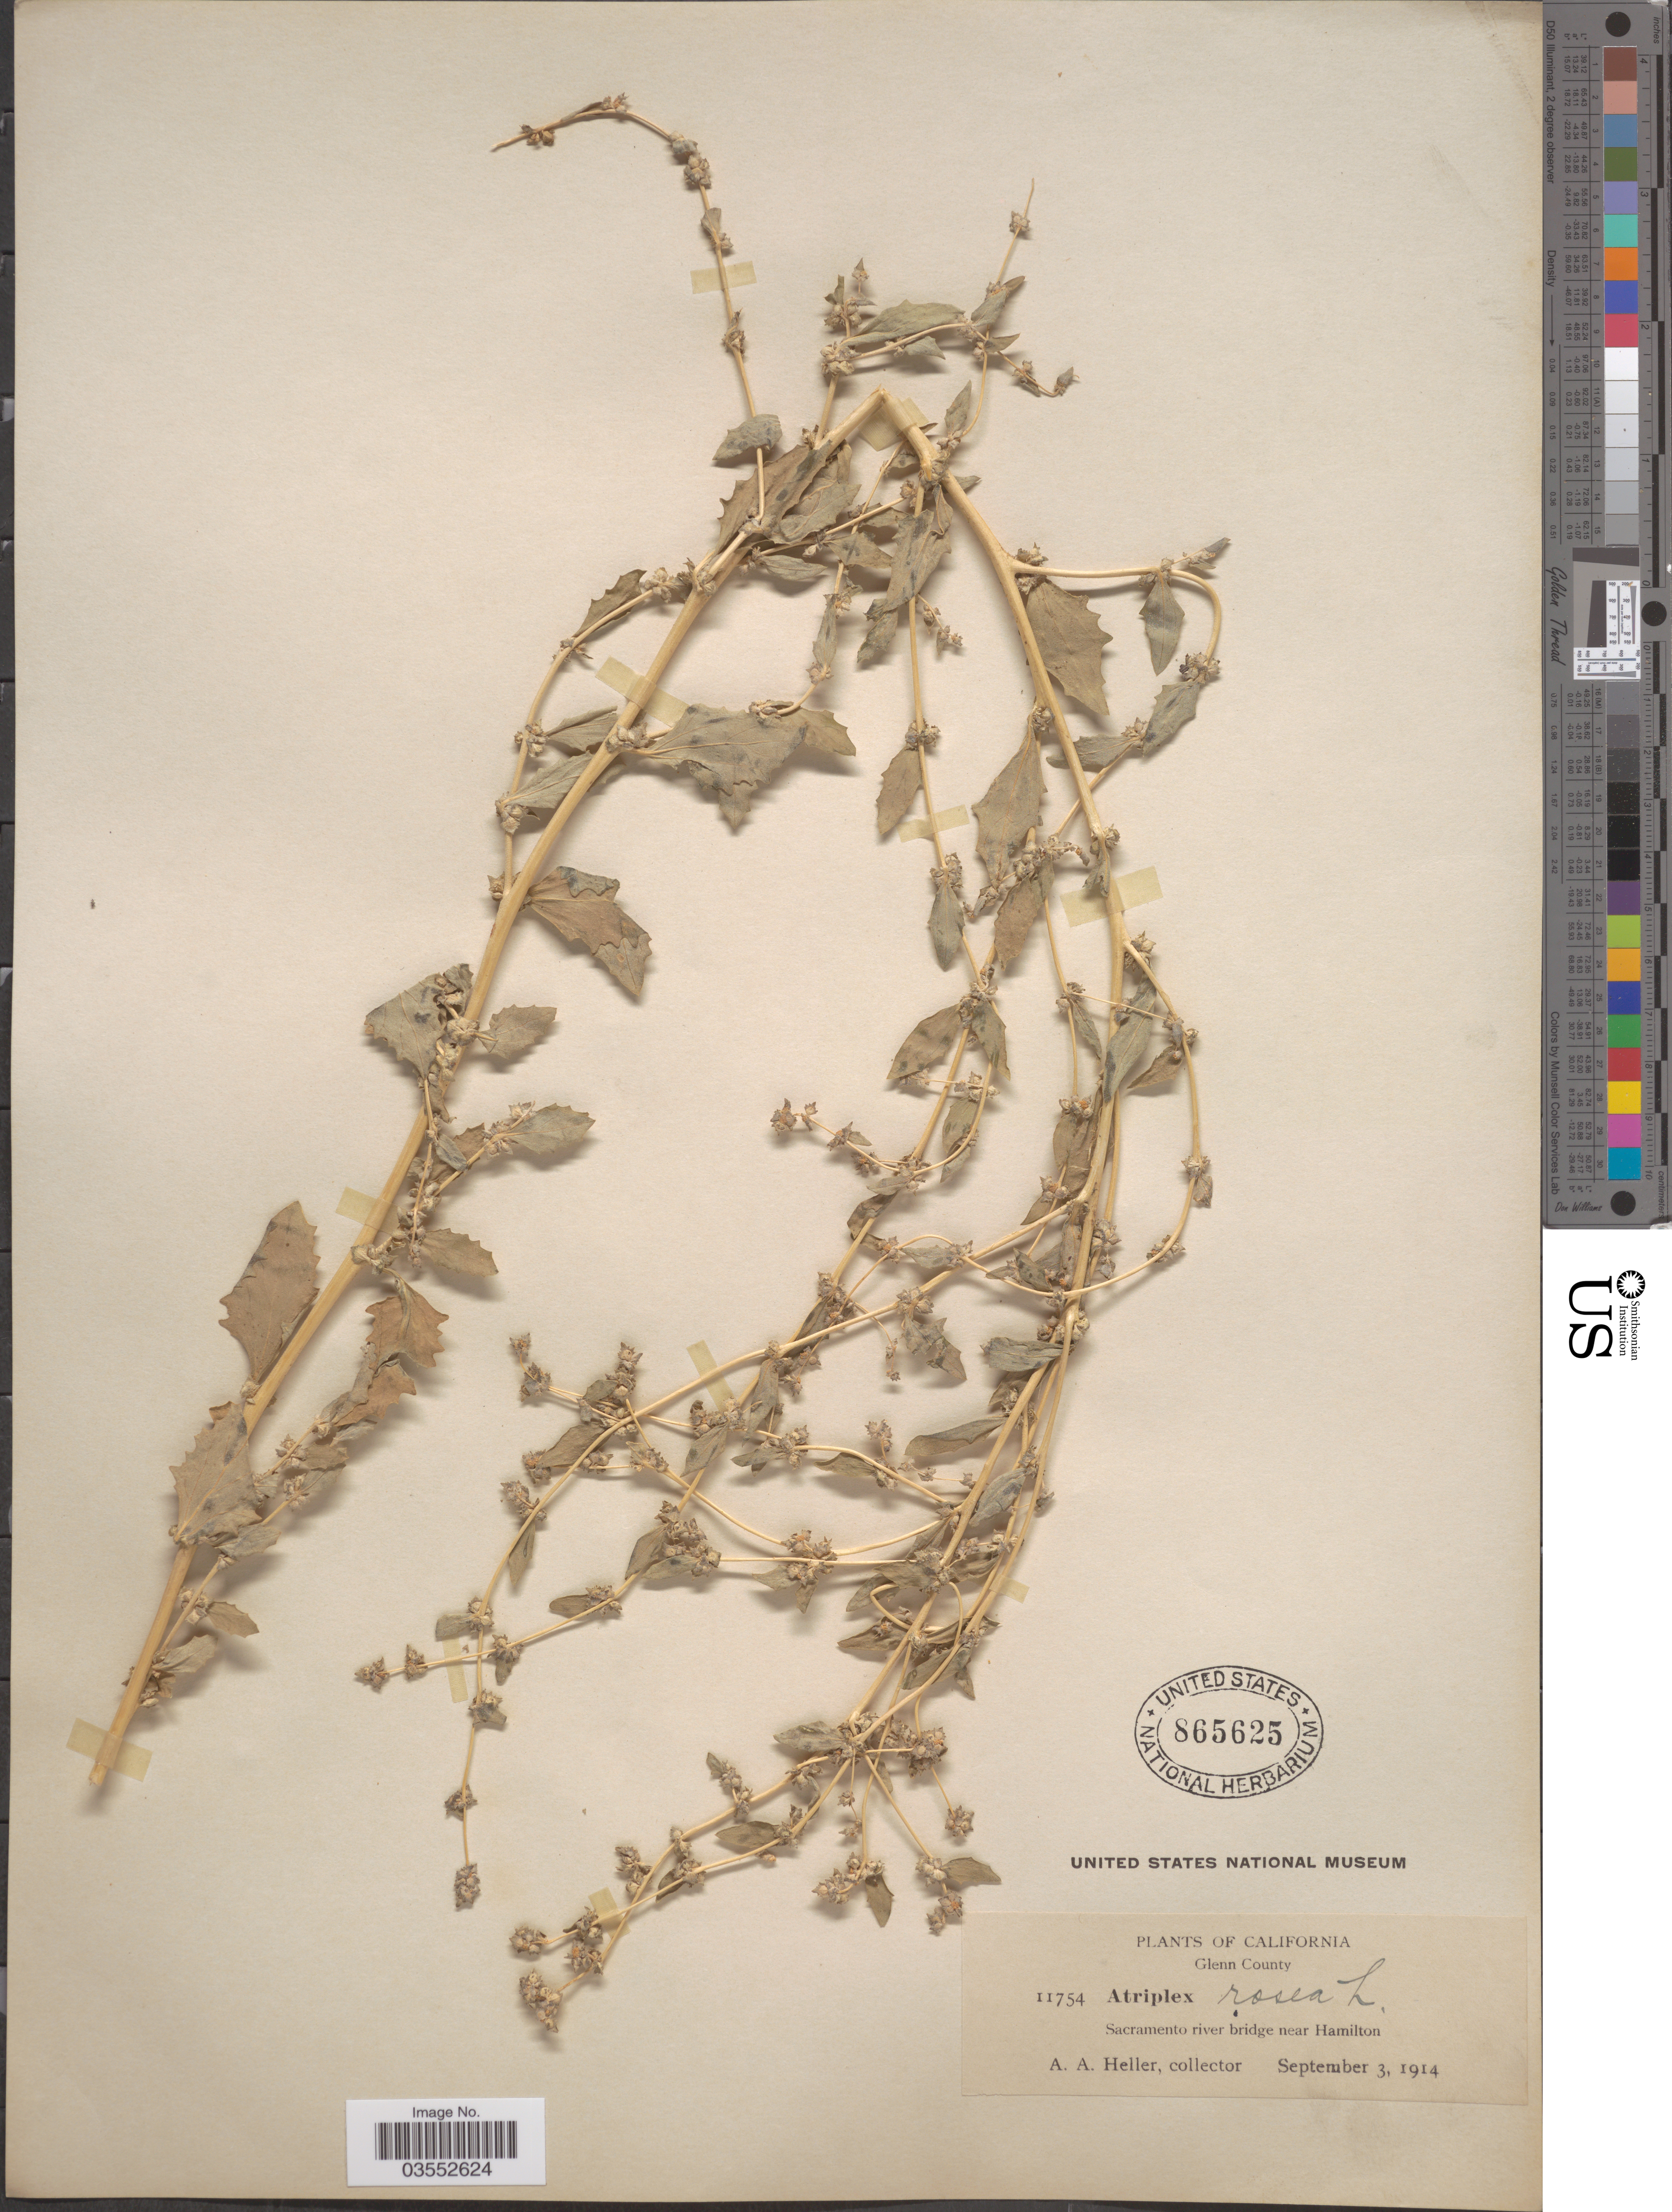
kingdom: Plantae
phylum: Tracheophyta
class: Magnoliopsida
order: Caryophyllales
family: Amaranthaceae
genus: Atriplex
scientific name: Atriplex rosea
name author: L.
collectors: A. A. Heller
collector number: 11754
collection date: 1914-09-03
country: United States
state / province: California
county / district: Glenn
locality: Glenn County. Sacramento river bridge near Hamilton.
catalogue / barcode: US 865625